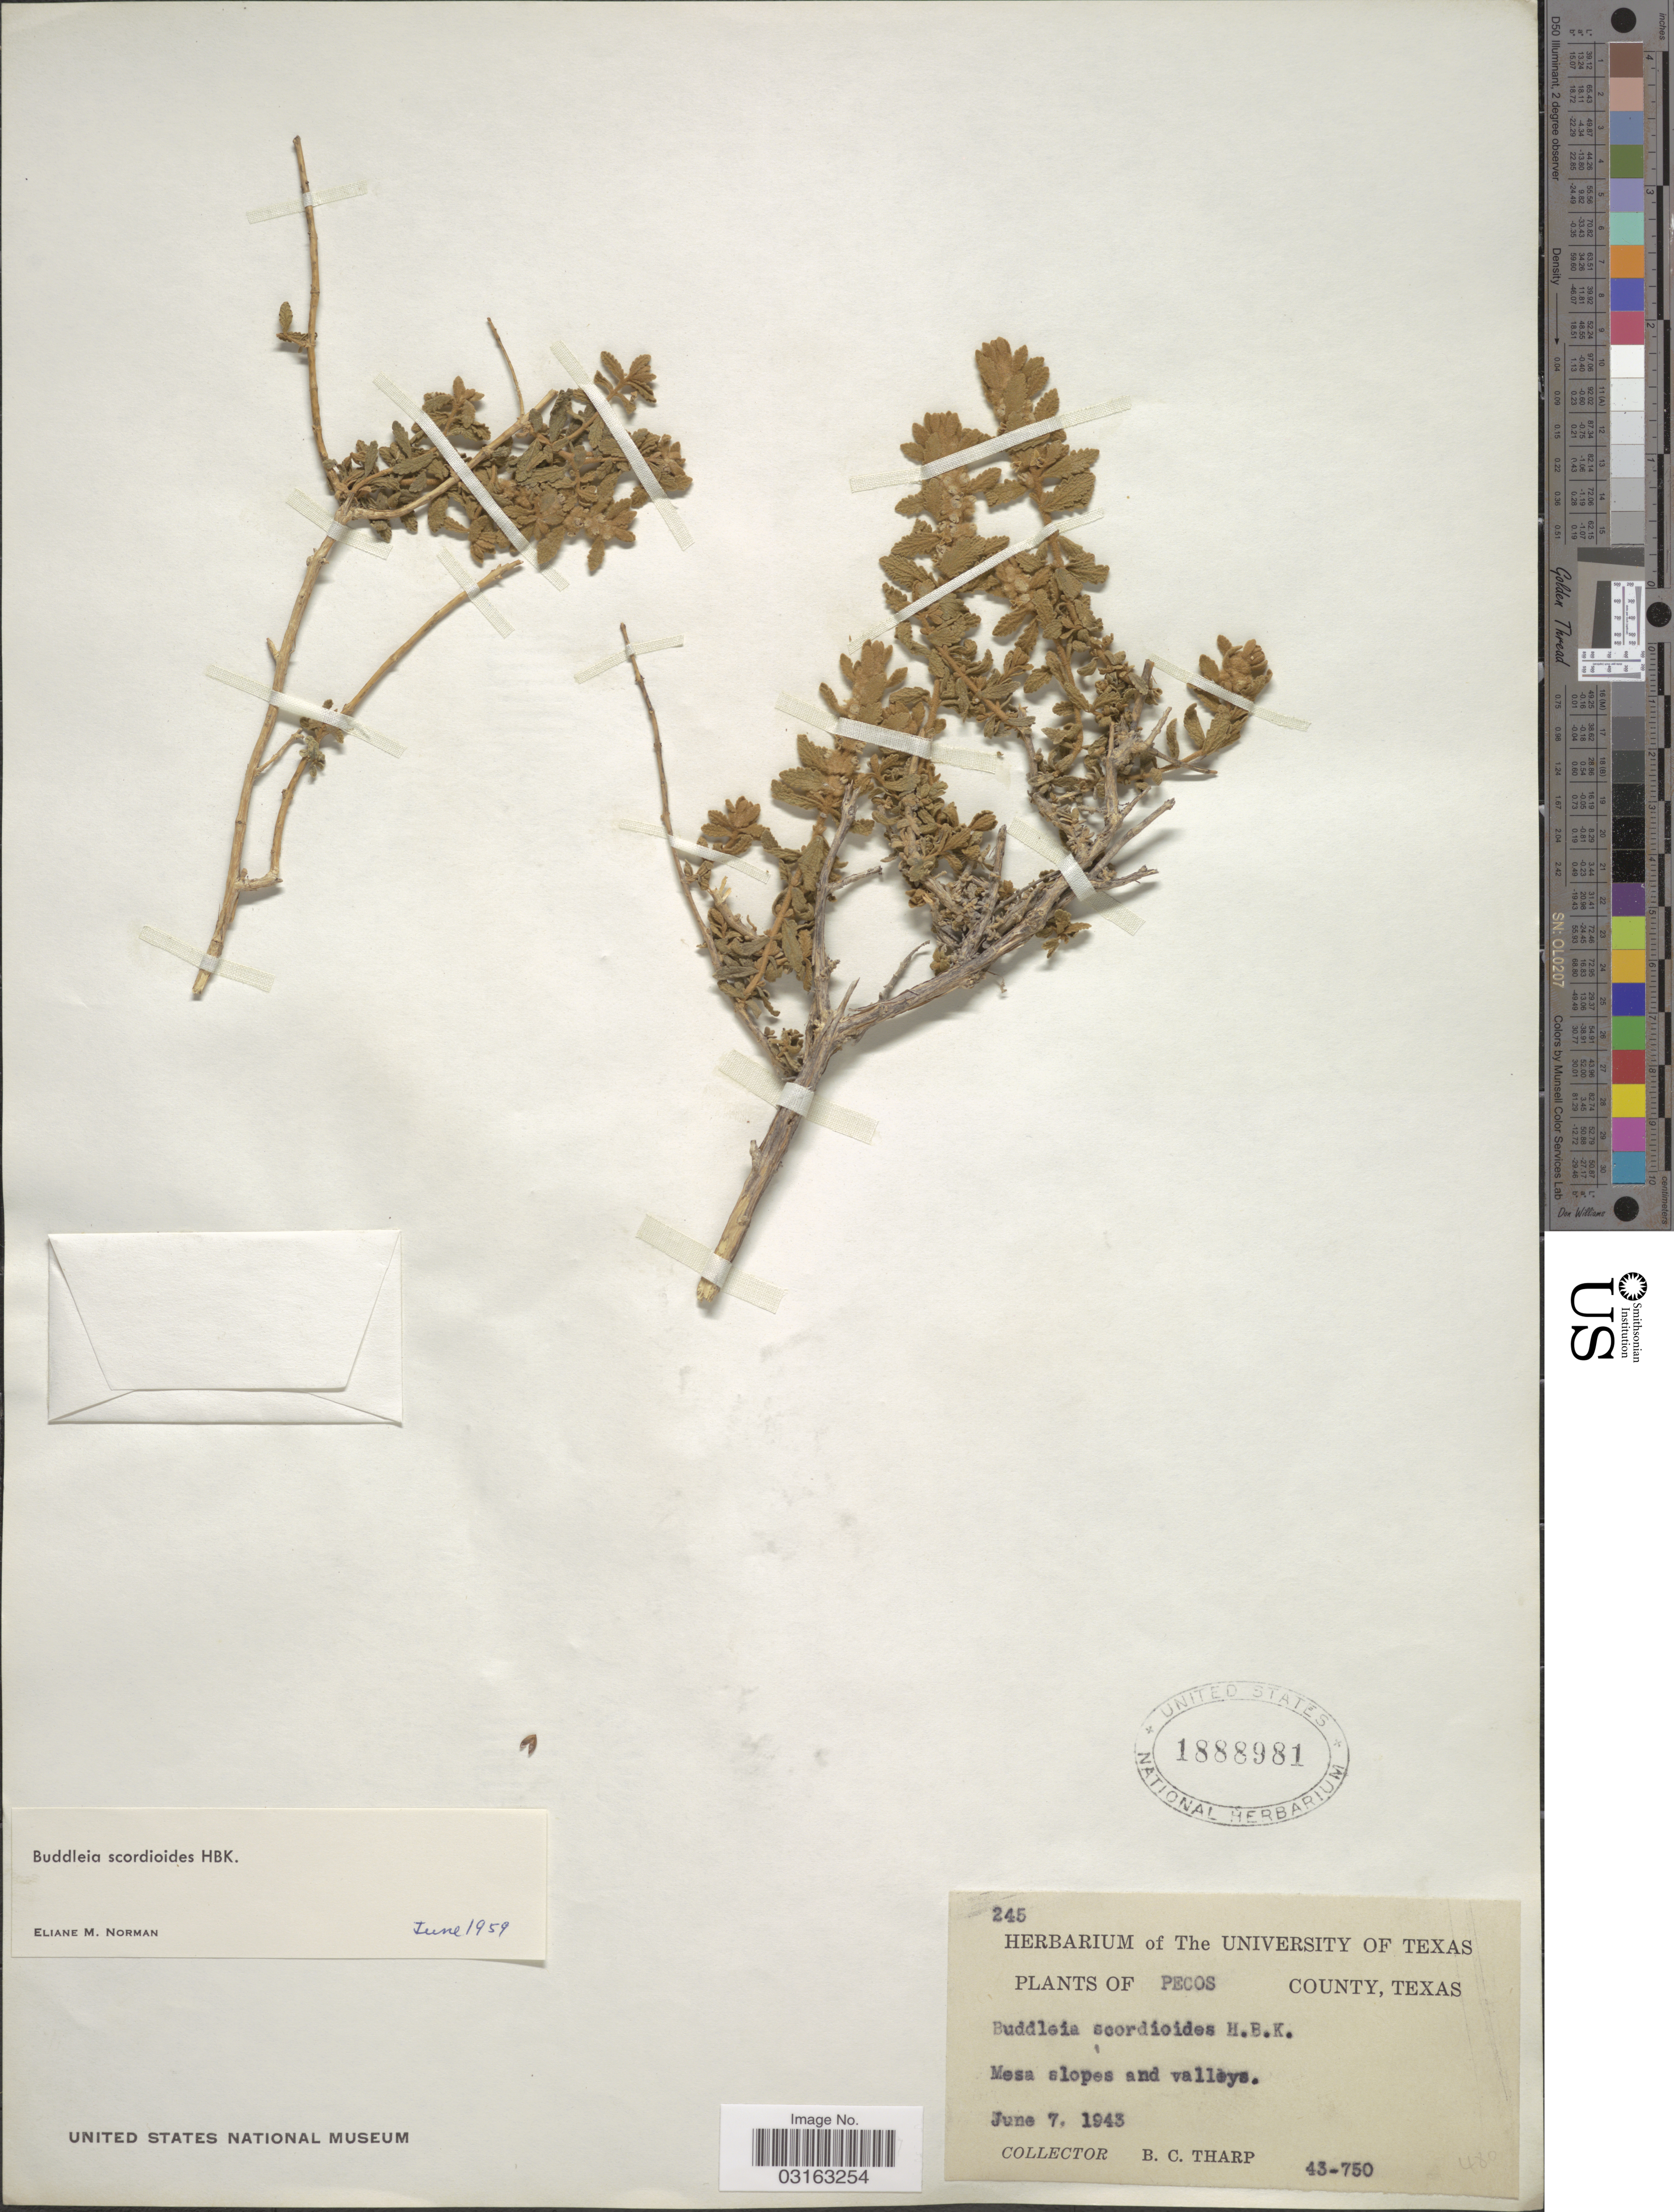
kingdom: Plantae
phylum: Tracheophyta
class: Magnoliopsida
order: Lamiales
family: Scrophulariaceae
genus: Buddleja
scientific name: Buddleja scordioides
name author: Kunth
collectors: B. C. Tharp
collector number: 43-750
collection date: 1943-06-07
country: United States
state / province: Texas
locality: Pecos County. Mesa slopes and valleys.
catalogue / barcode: US 1888981